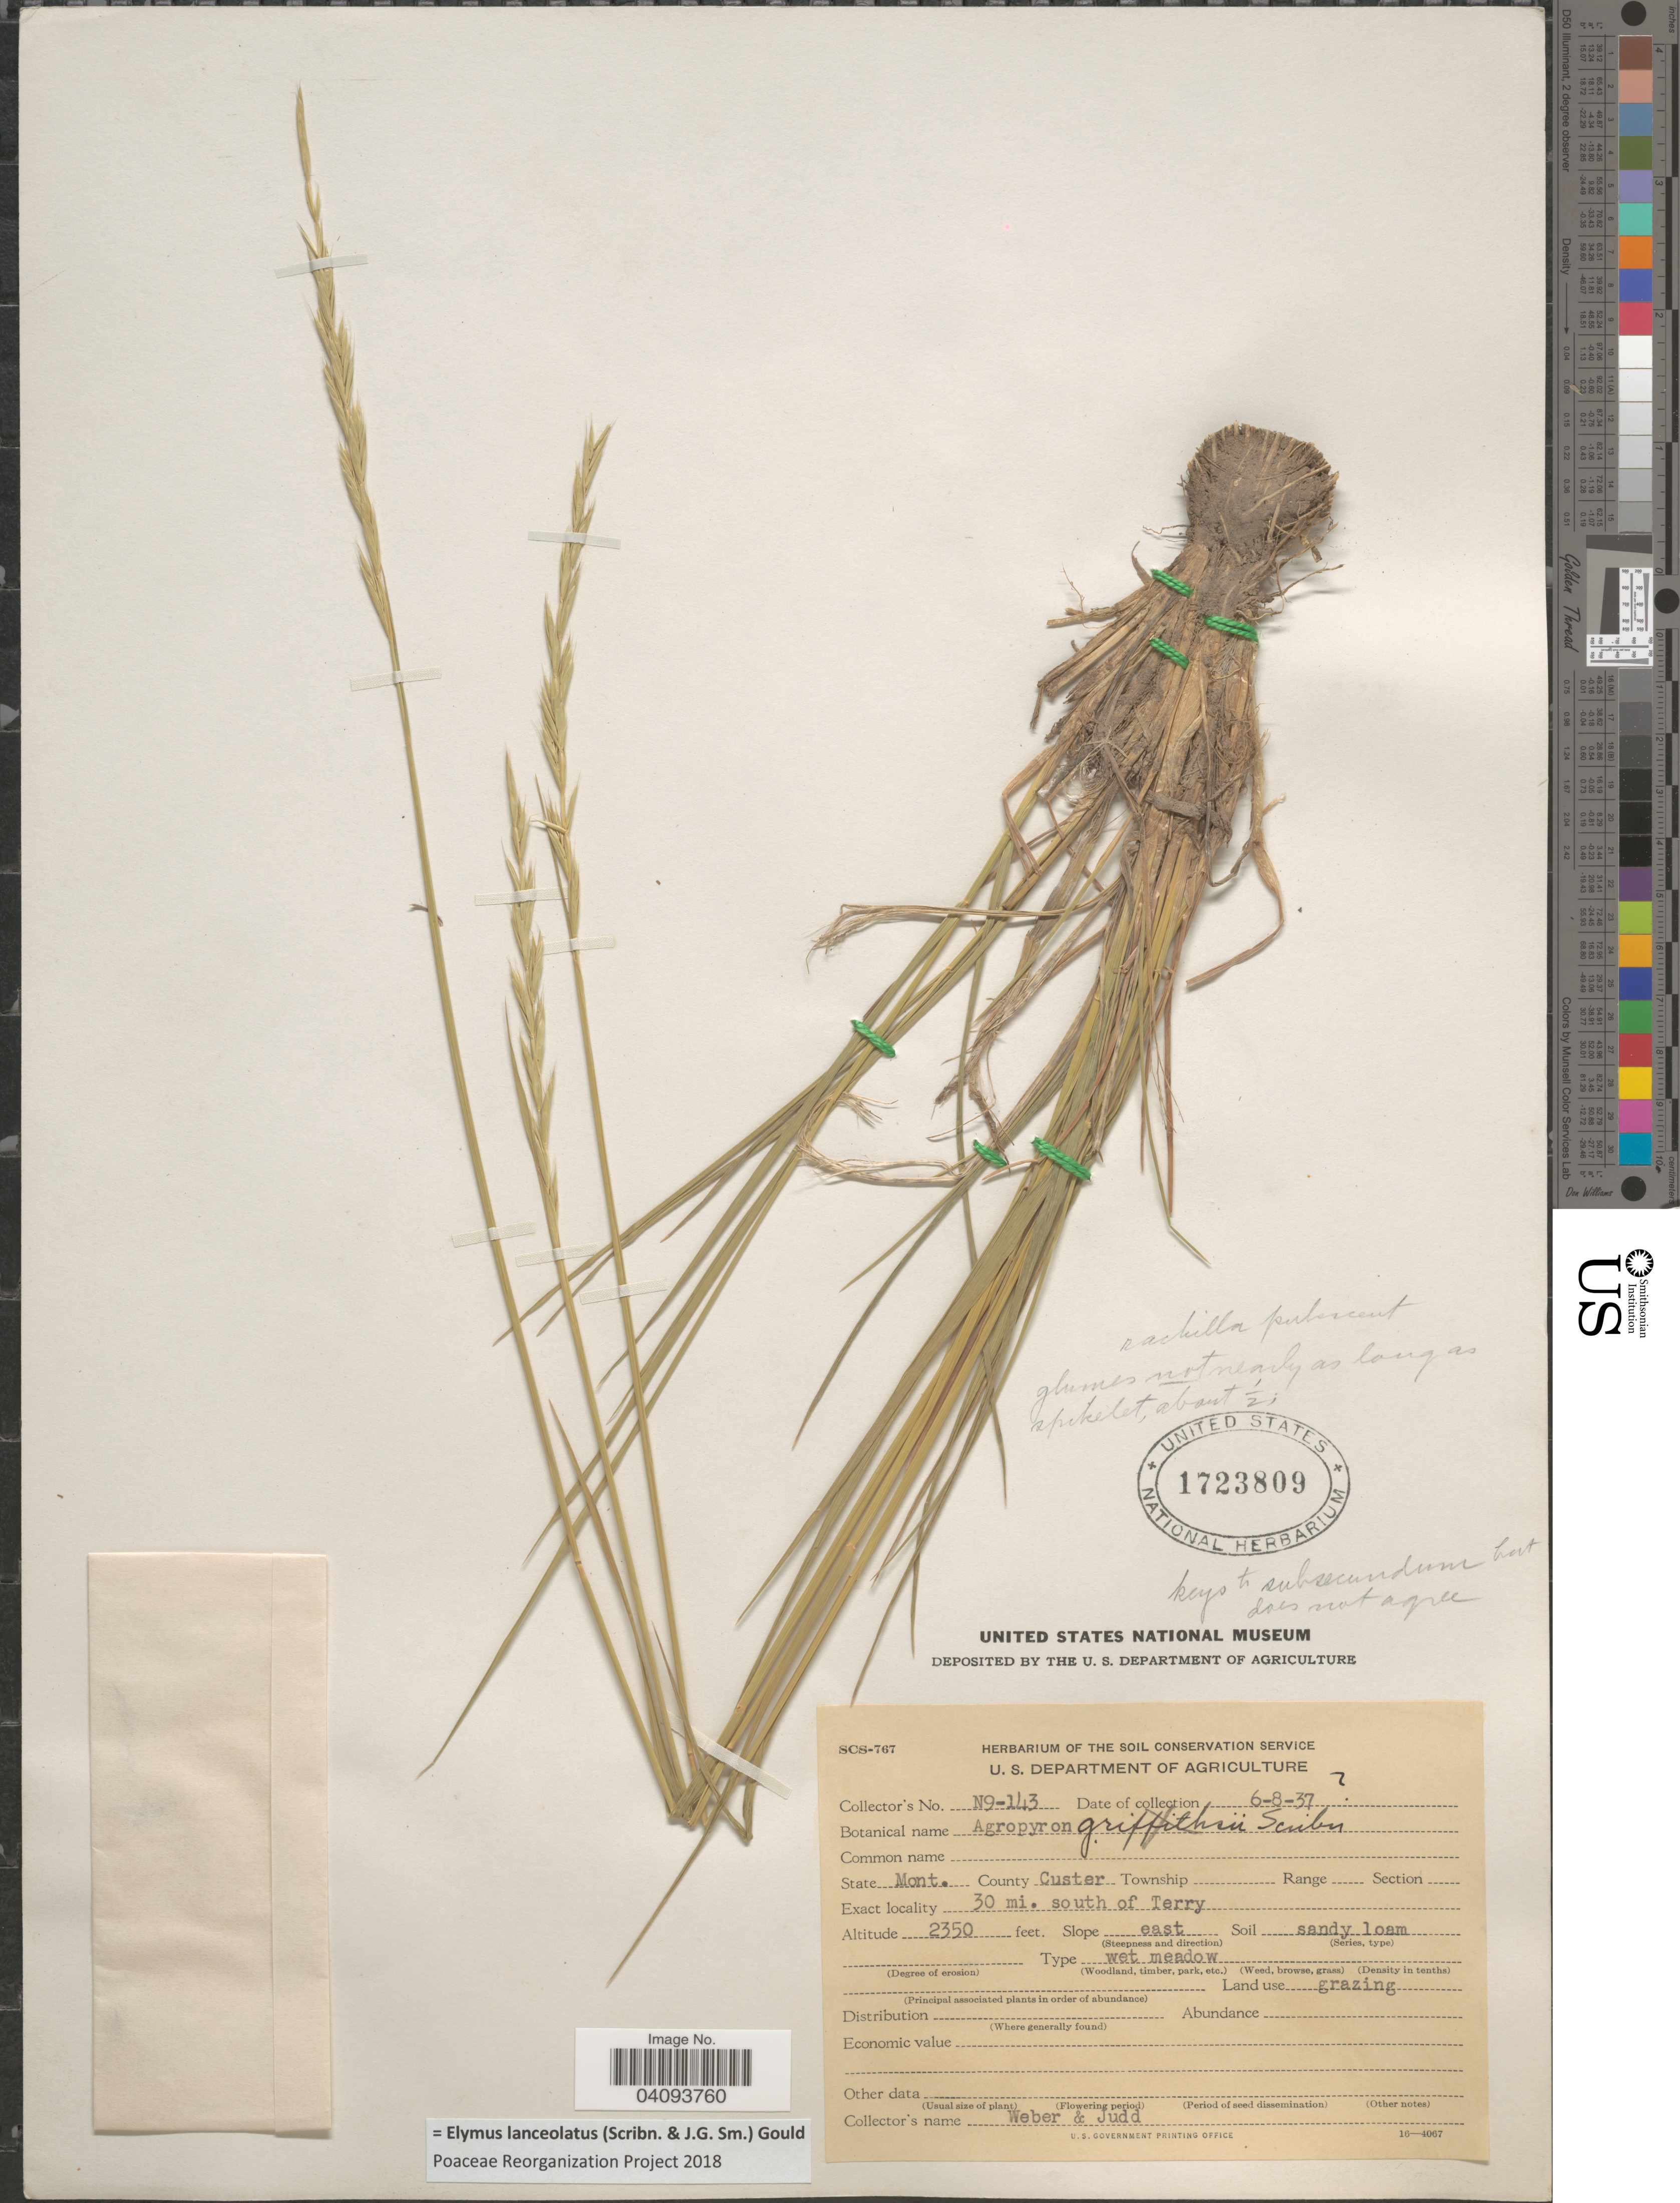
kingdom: Plantae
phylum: Tracheophyta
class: Liliopsida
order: Poales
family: Poaceae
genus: Elymus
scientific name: Elymus lanceolatus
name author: (Scribn. & J.G. Sm.) Gould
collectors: -- Weber & Judd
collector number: N9-143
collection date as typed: Transcribed d/m/y: 8/6/37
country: United States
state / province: Montana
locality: County Custer. 30 mi. south of Terry. Slope east.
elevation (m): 716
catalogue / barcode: US 1723809